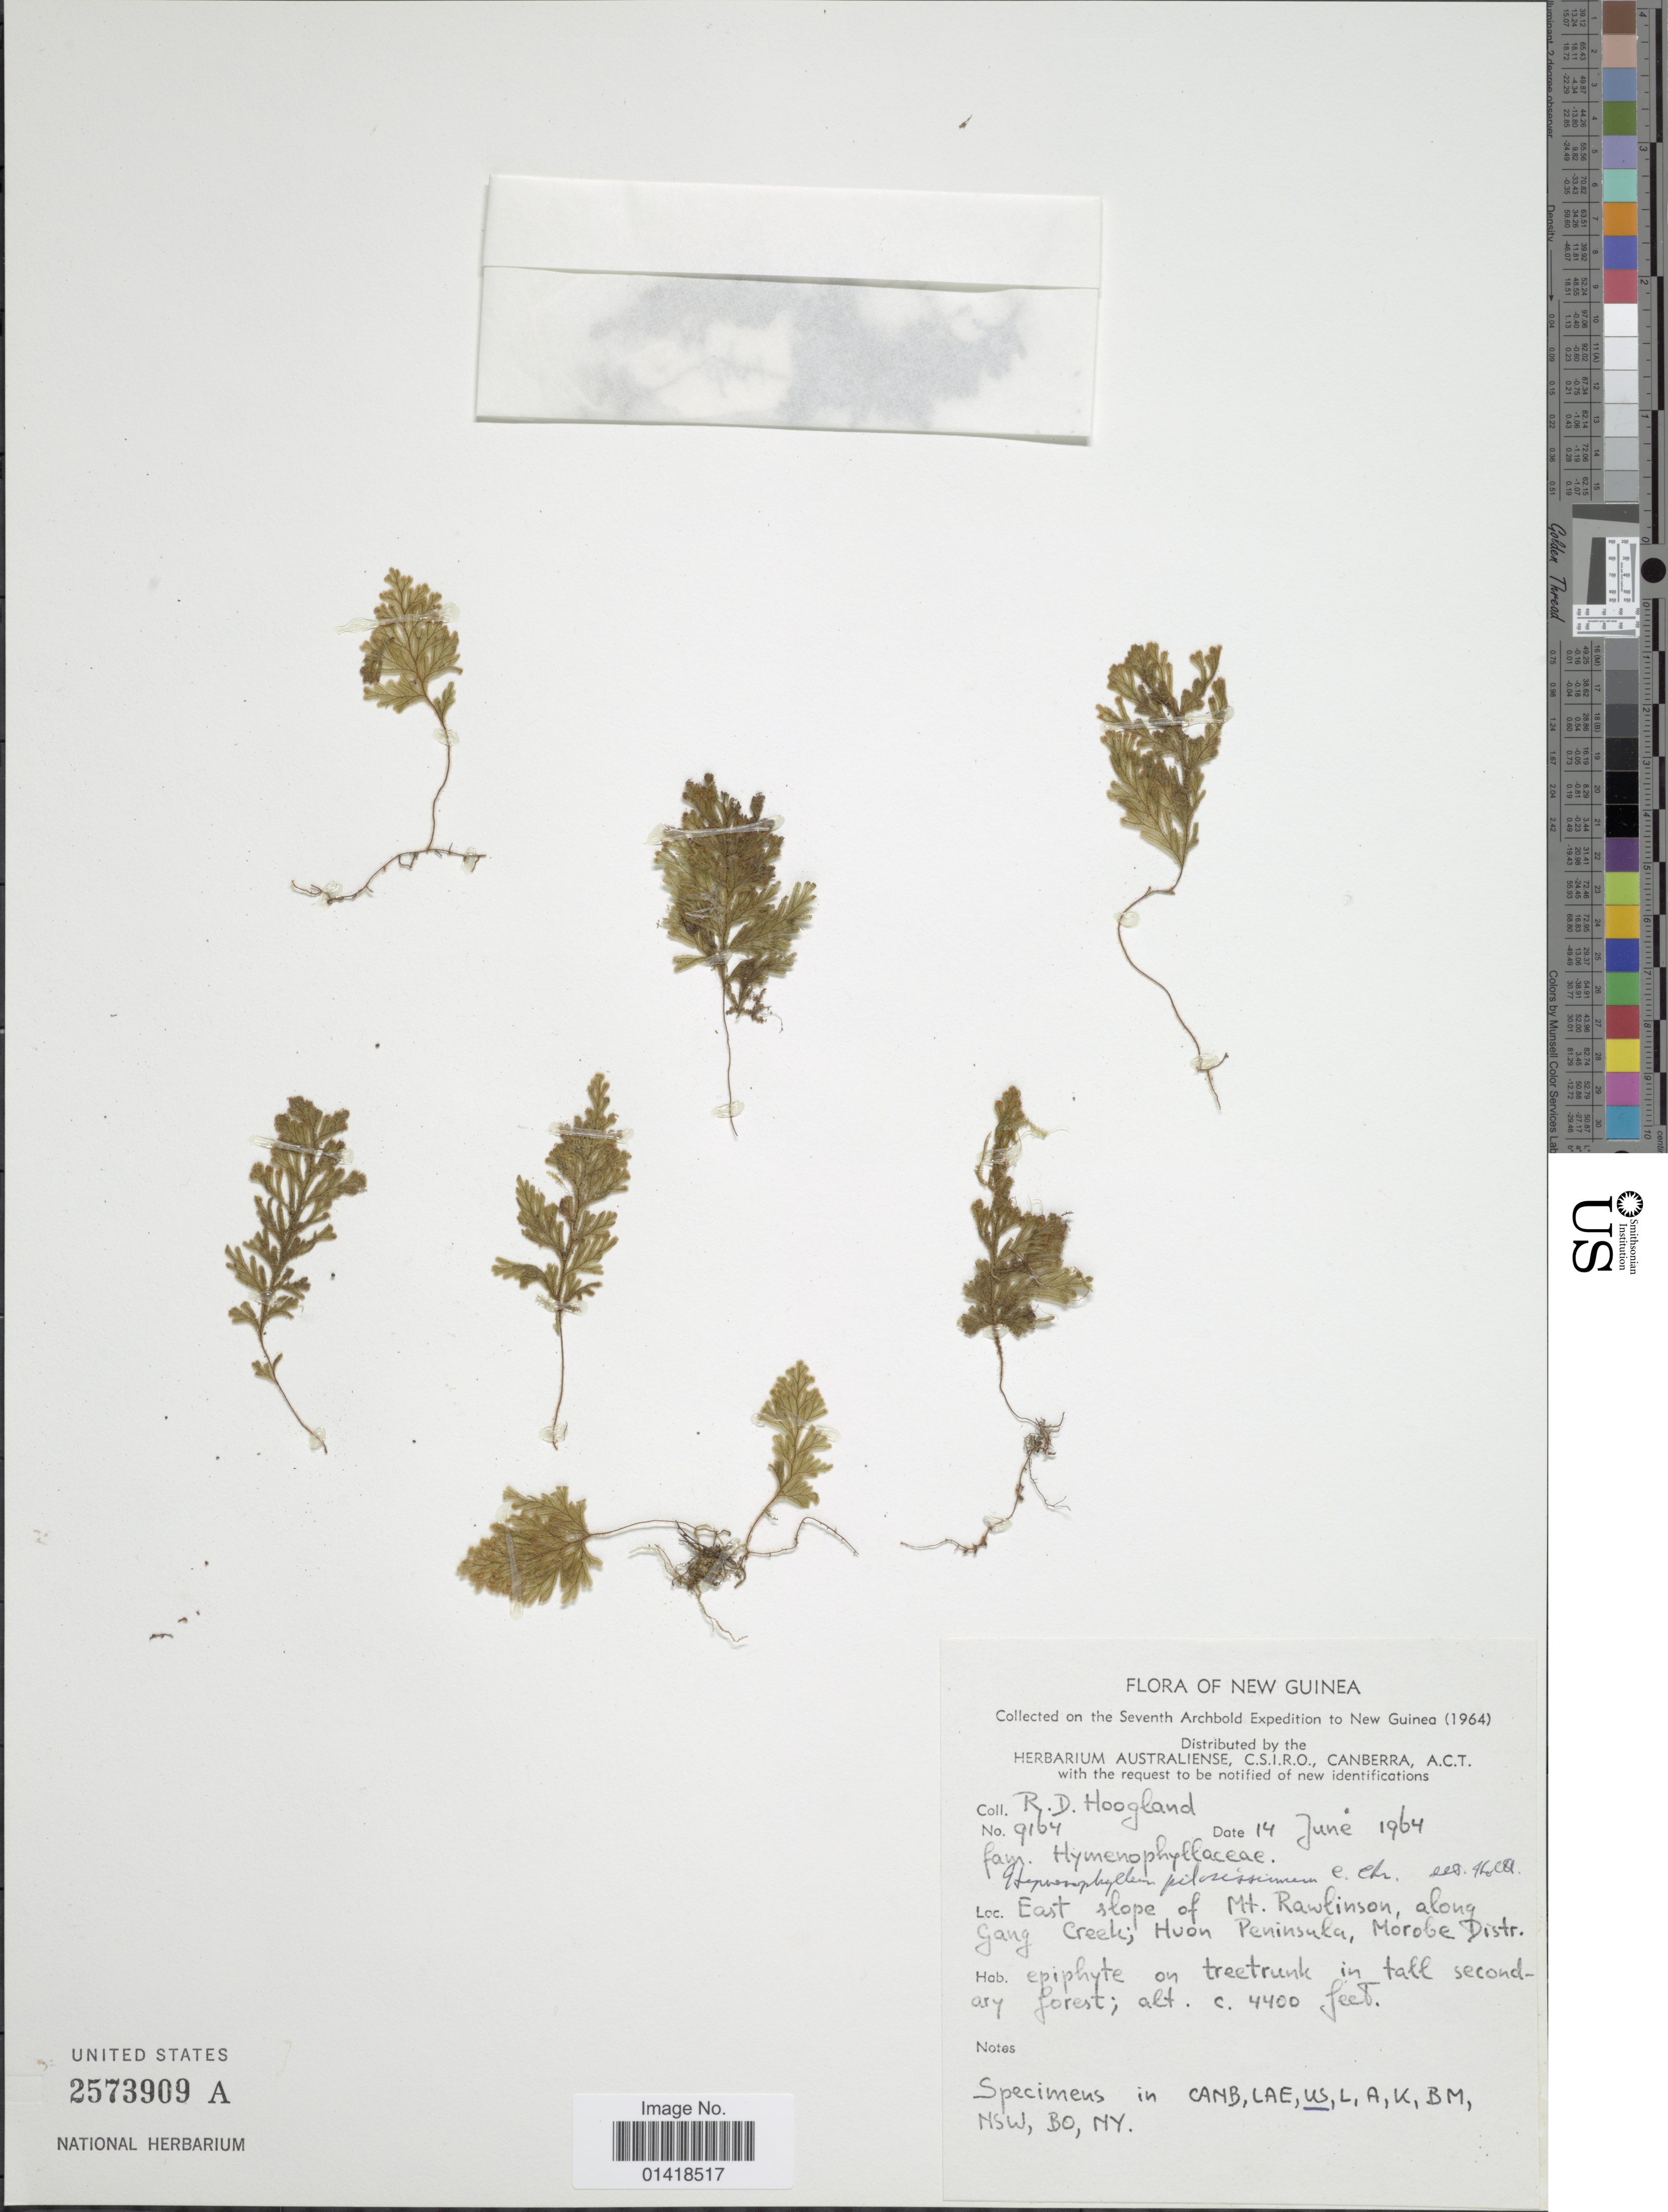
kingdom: Plantae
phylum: Tracheophyta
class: Polypodiopsida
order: Hymenophyllales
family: Hymenophyllaceae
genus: Hymenophyllum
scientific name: Hymenophyllum pilosissimum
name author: C. Chr.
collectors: R. D. Hoogland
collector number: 9164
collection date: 1964-06-14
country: Papua New Guinea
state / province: Morobe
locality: New Guinea. East slope of Mt. Rawlinson, along Gang Creek; Huon Peninsula, Morobe District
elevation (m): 1341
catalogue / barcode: US 2573909A